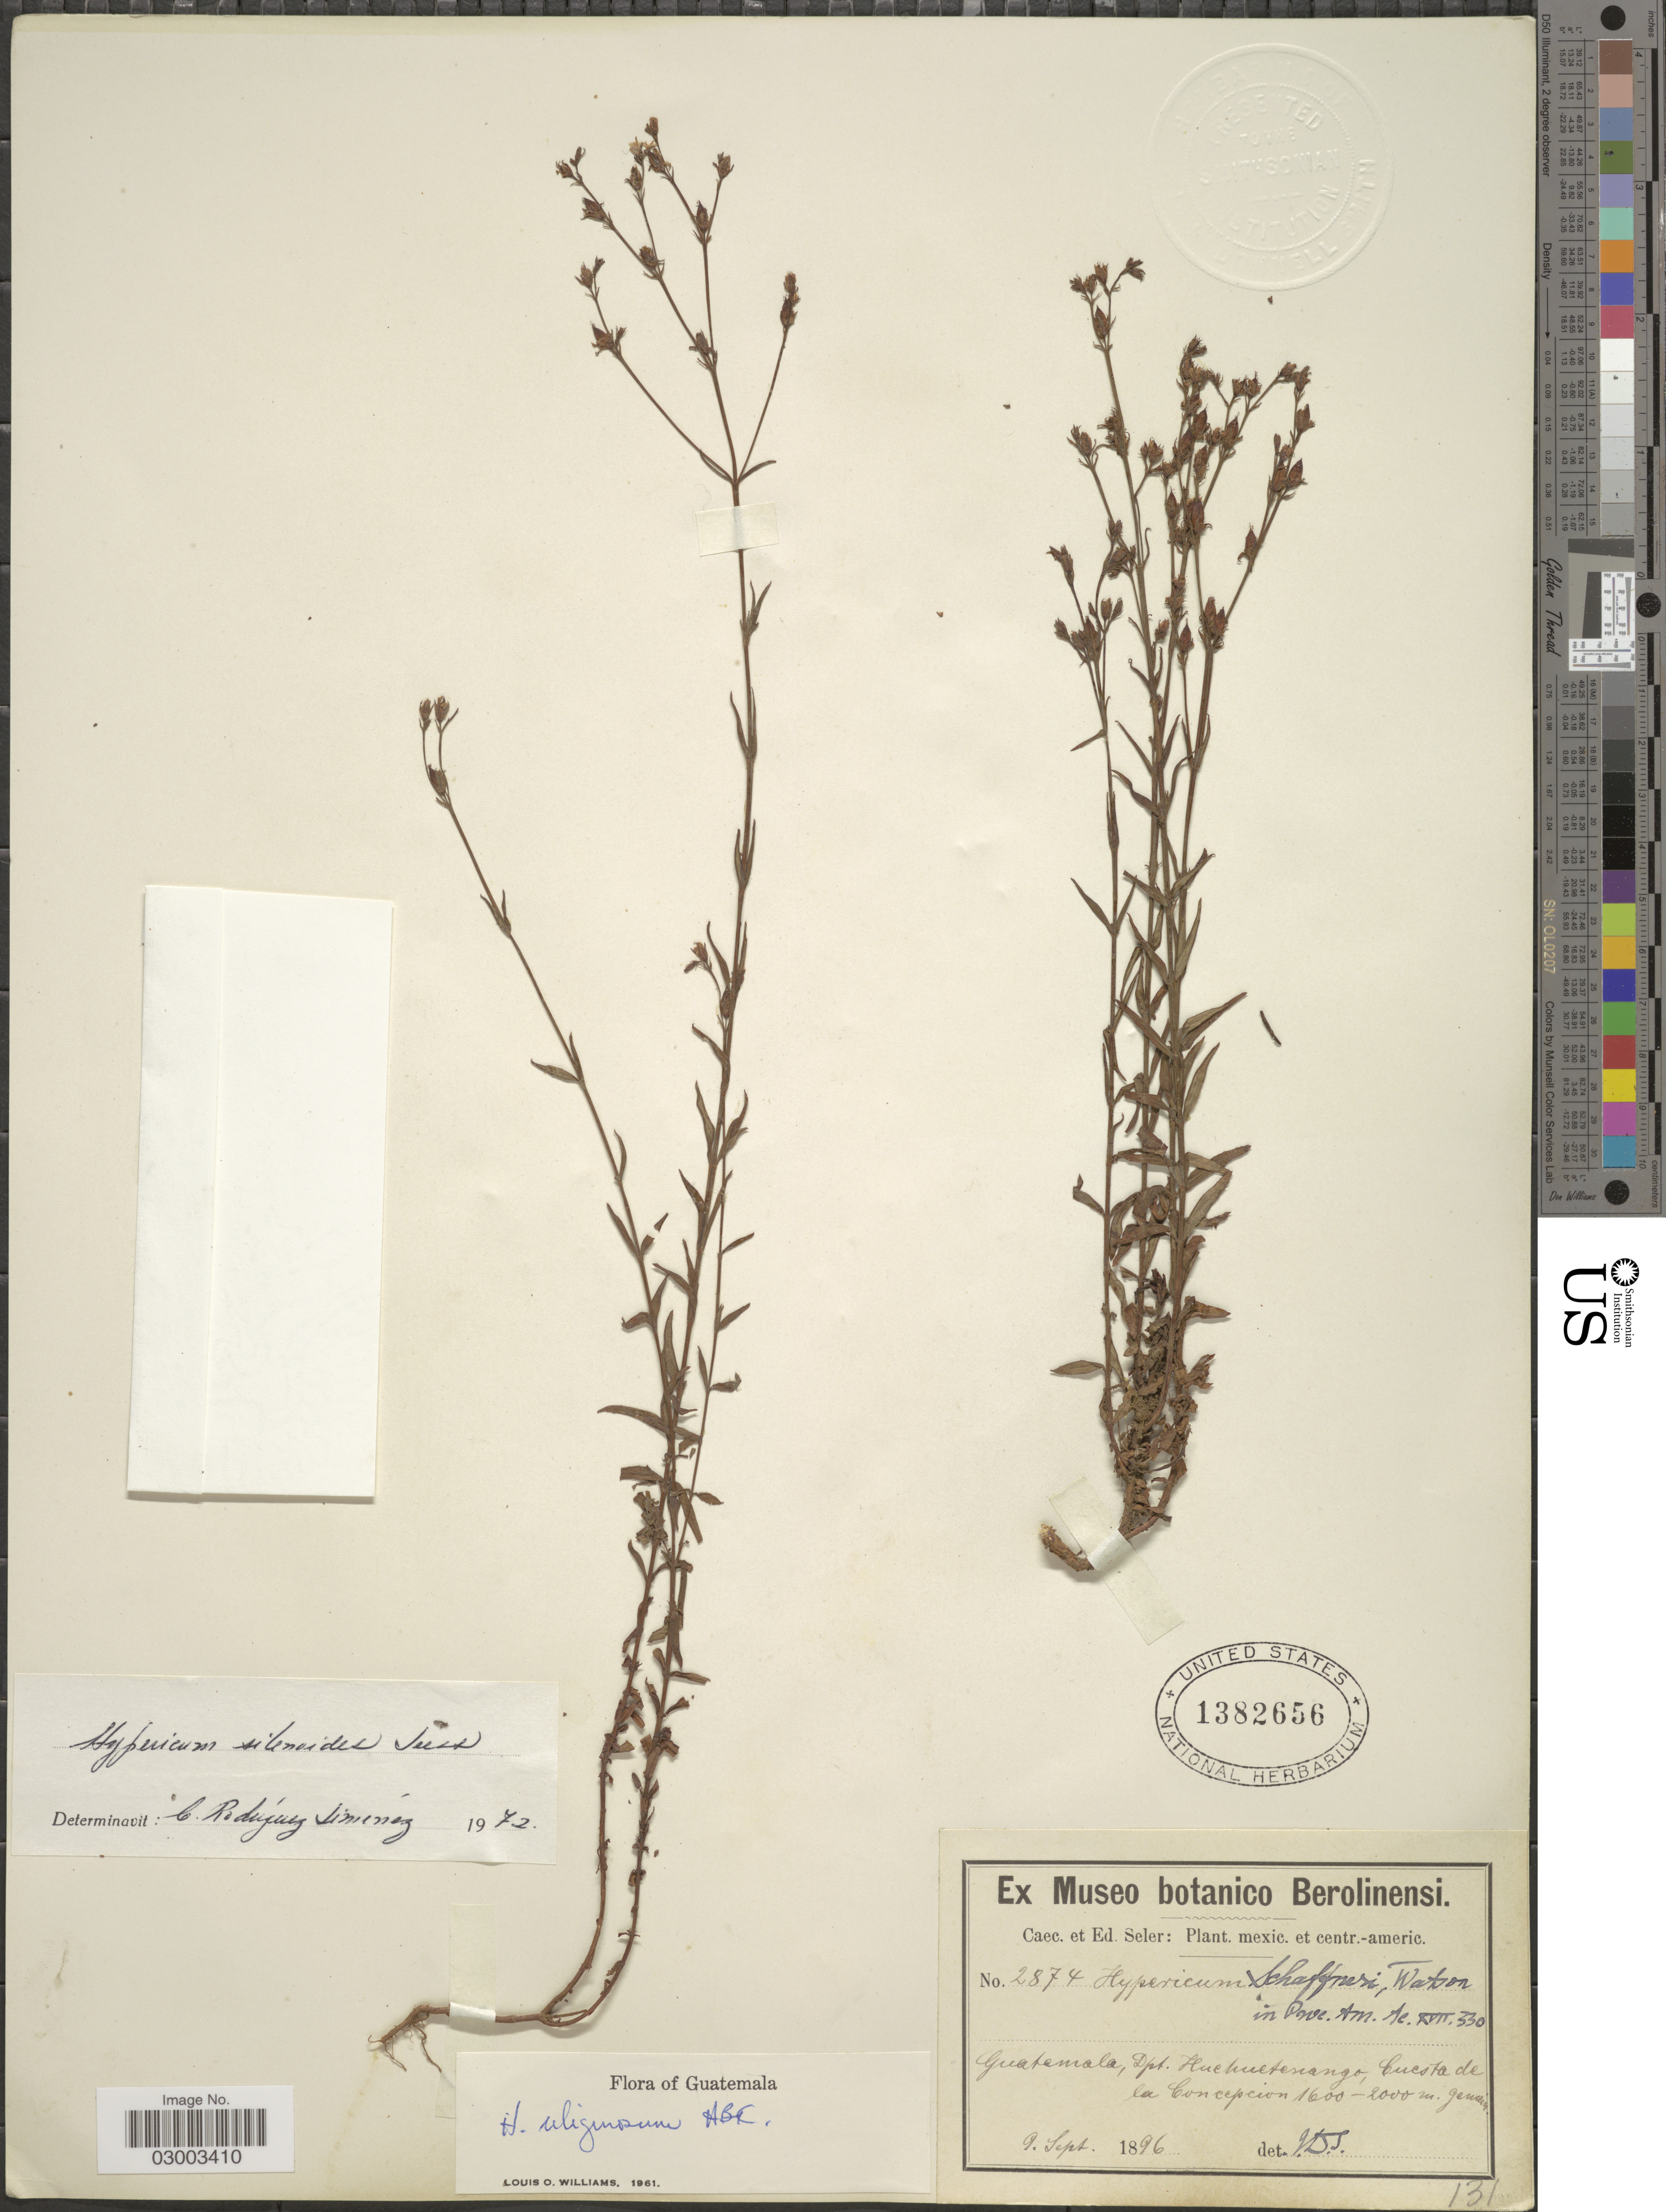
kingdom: Plantae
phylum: Tracheophyta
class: Magnoliopsida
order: Malpighiales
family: Hypericaceae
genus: Hypericum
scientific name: Hypericum silenoides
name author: Juss.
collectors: ex Caec. et Ed Seler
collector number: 2874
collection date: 1896-09-09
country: Guatemala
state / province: Huehuetenango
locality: Dpt. Huehuetenango, Cuesta de la Concepcion.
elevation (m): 1600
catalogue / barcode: US 1382656